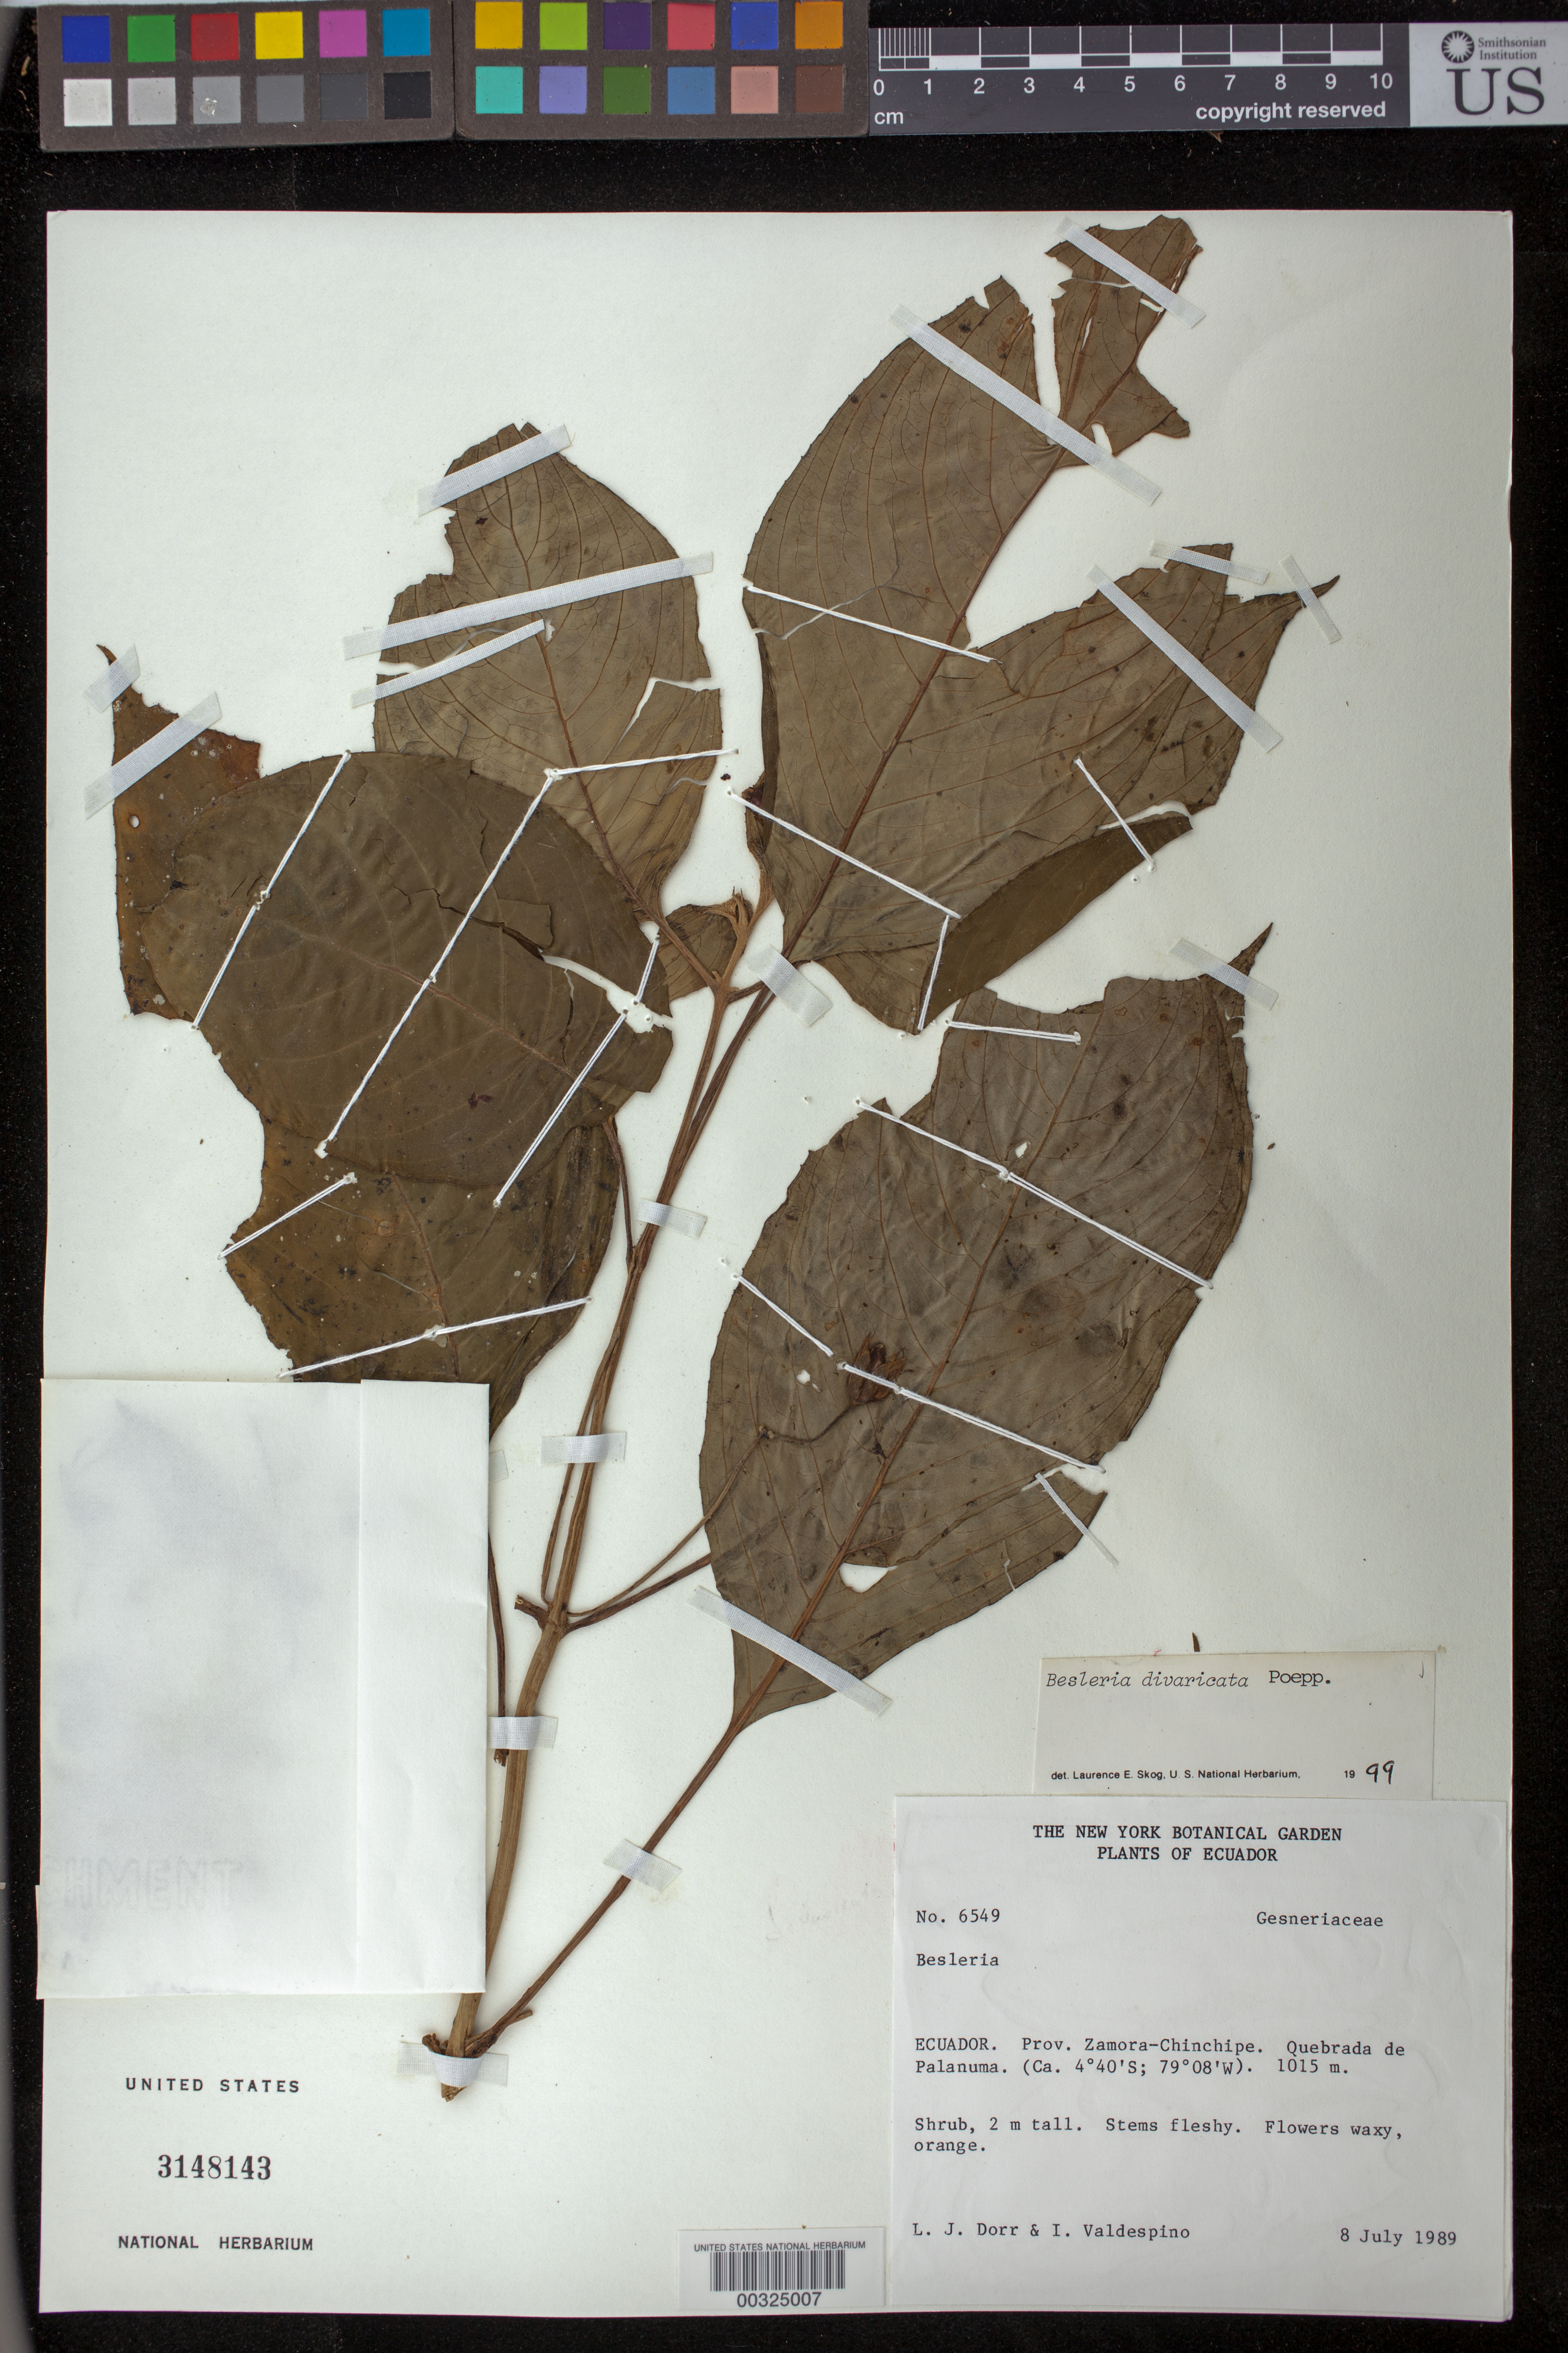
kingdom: Plantae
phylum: Tracheophyta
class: Magnoliopsida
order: Lamiales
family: Gesneriaceae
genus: Besleria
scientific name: Besleria divaricata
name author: Poepp.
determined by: Skog, Laurence E.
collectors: L. J. Dorr & I. A. Valdespino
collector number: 6549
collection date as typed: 08 Jul 1989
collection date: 1989-07-08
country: Ecuador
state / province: Zamora-Chinchipe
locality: Quebrada de Palanuma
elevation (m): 1015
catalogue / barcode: US 3148143